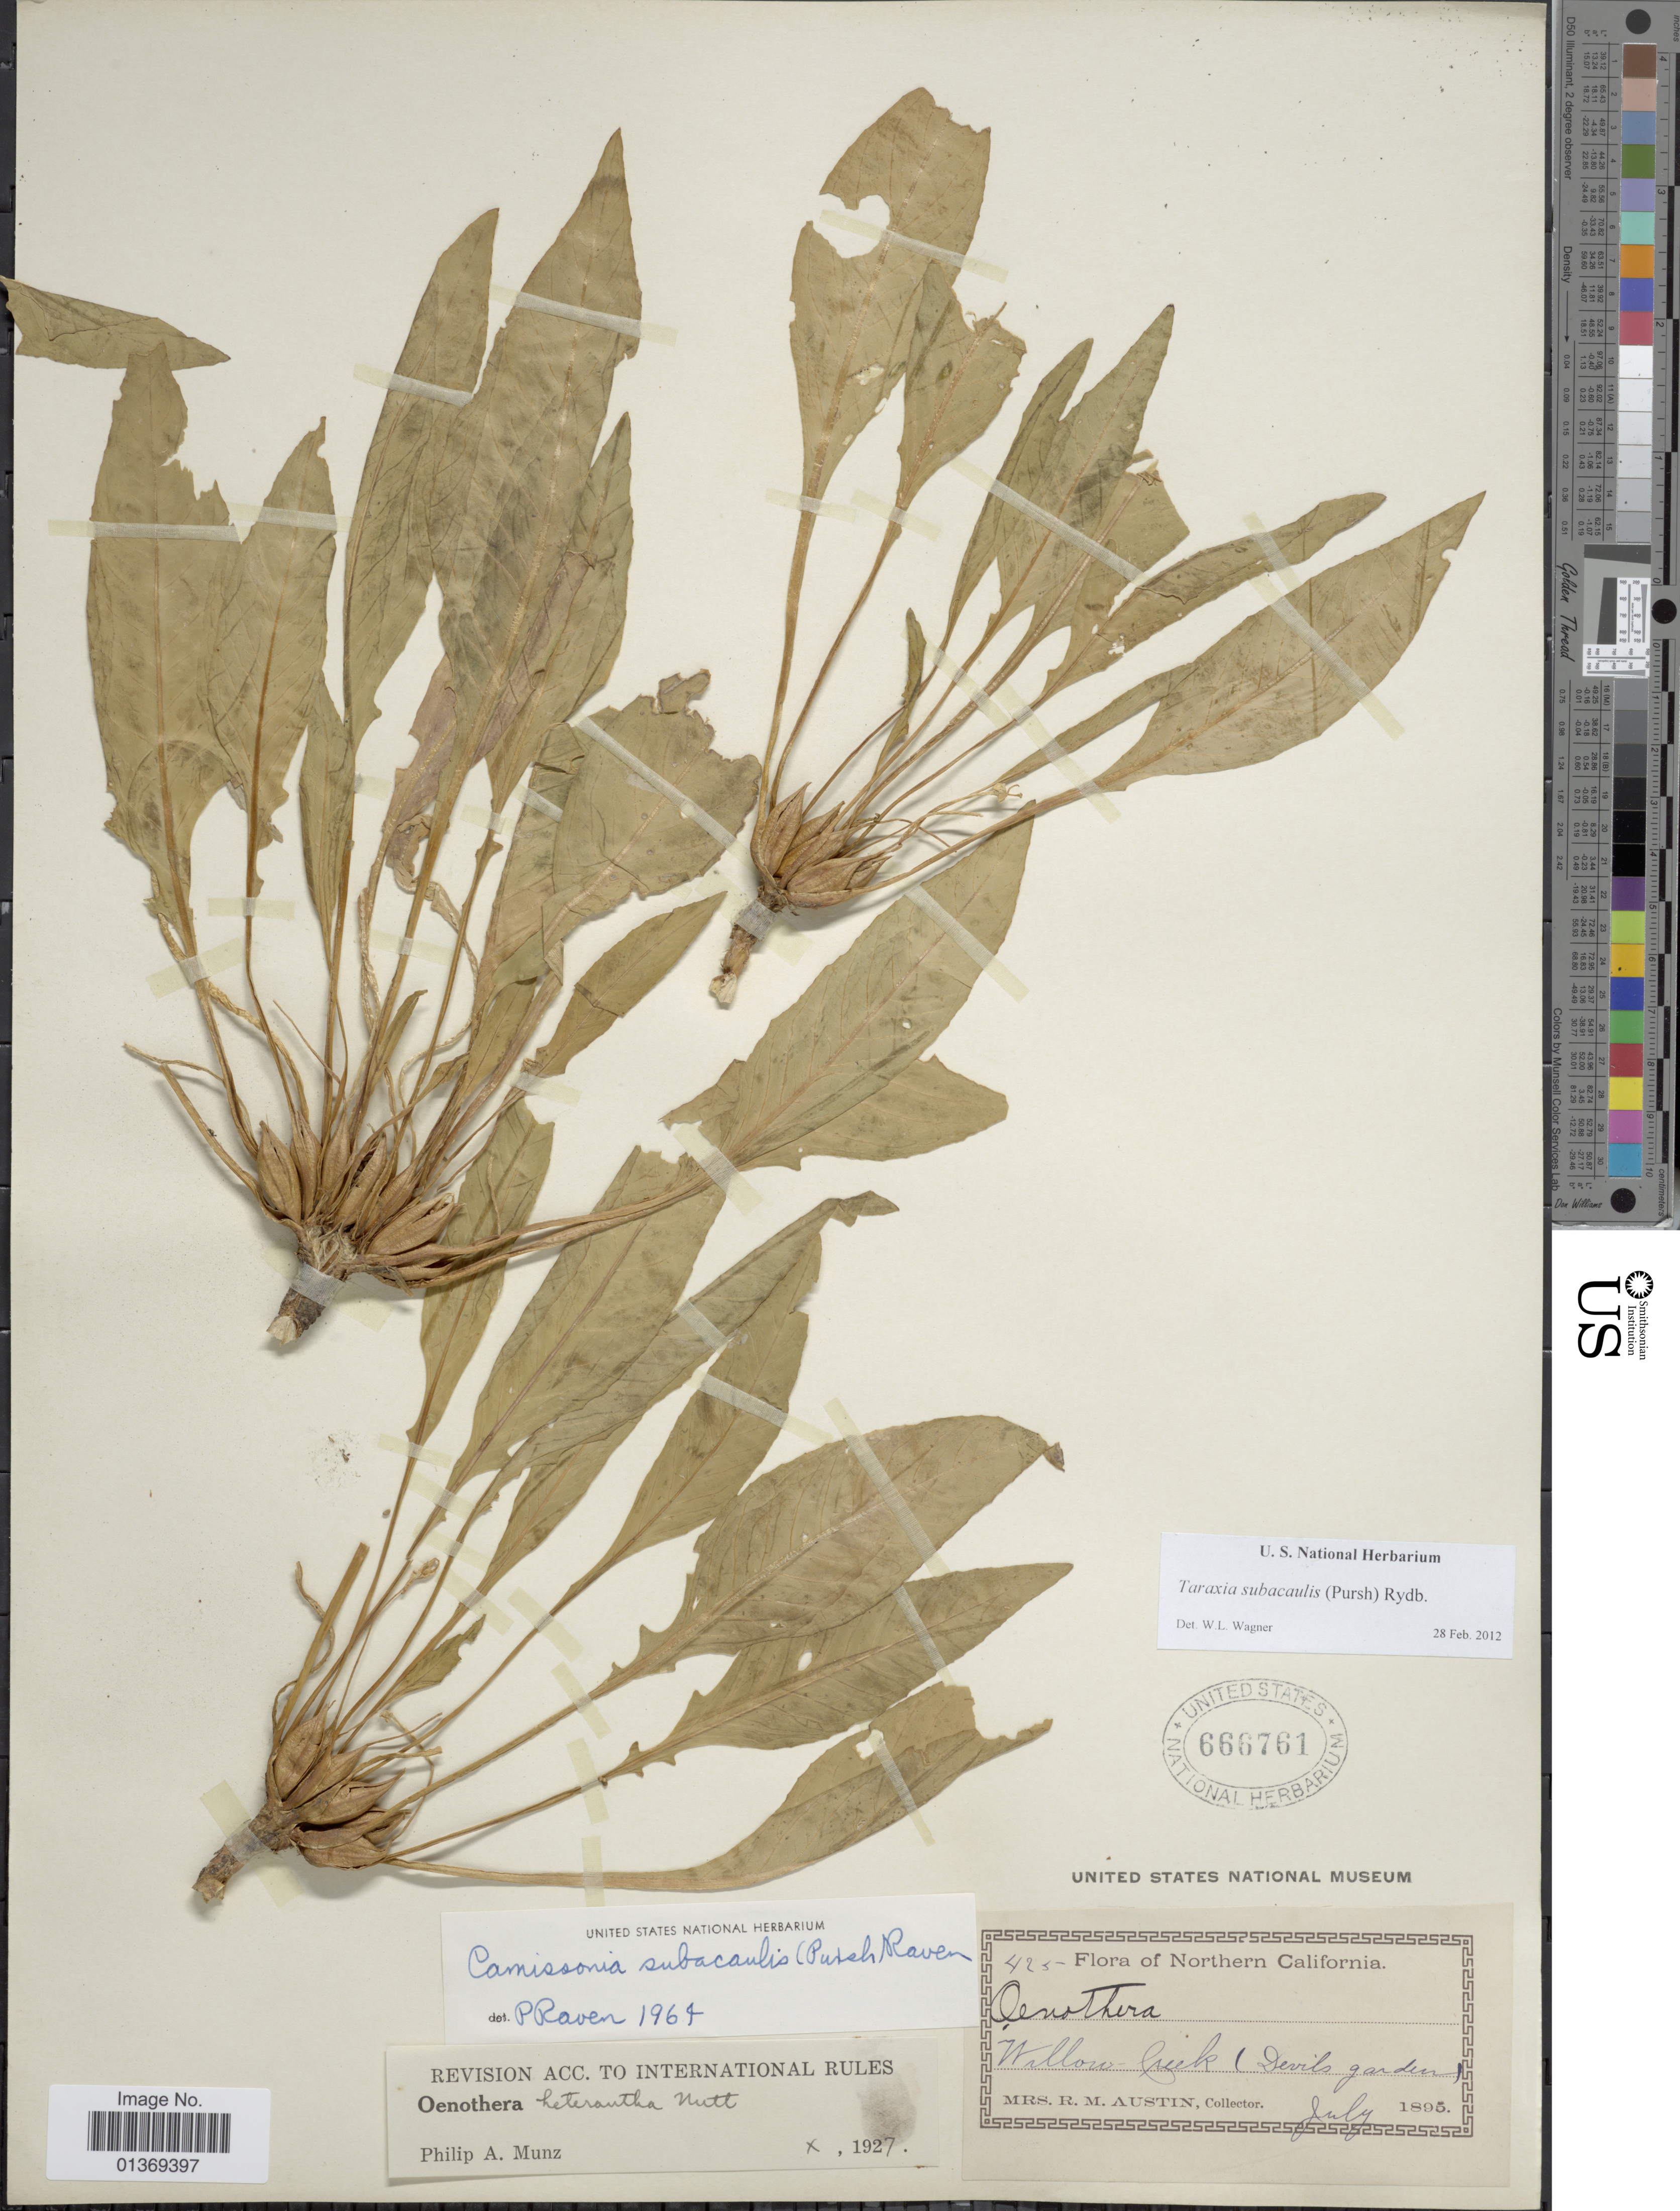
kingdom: Plantae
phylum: Tracheophyta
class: Magnoliopsida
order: Myrtales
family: Onagraceae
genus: Taraxia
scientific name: Taraxia subacaulis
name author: (Pursh) Rydb.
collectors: R. Austin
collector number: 425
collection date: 1895-07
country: United States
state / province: California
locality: Northern California, Willow Creek (Devils garden)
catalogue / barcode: US 666761